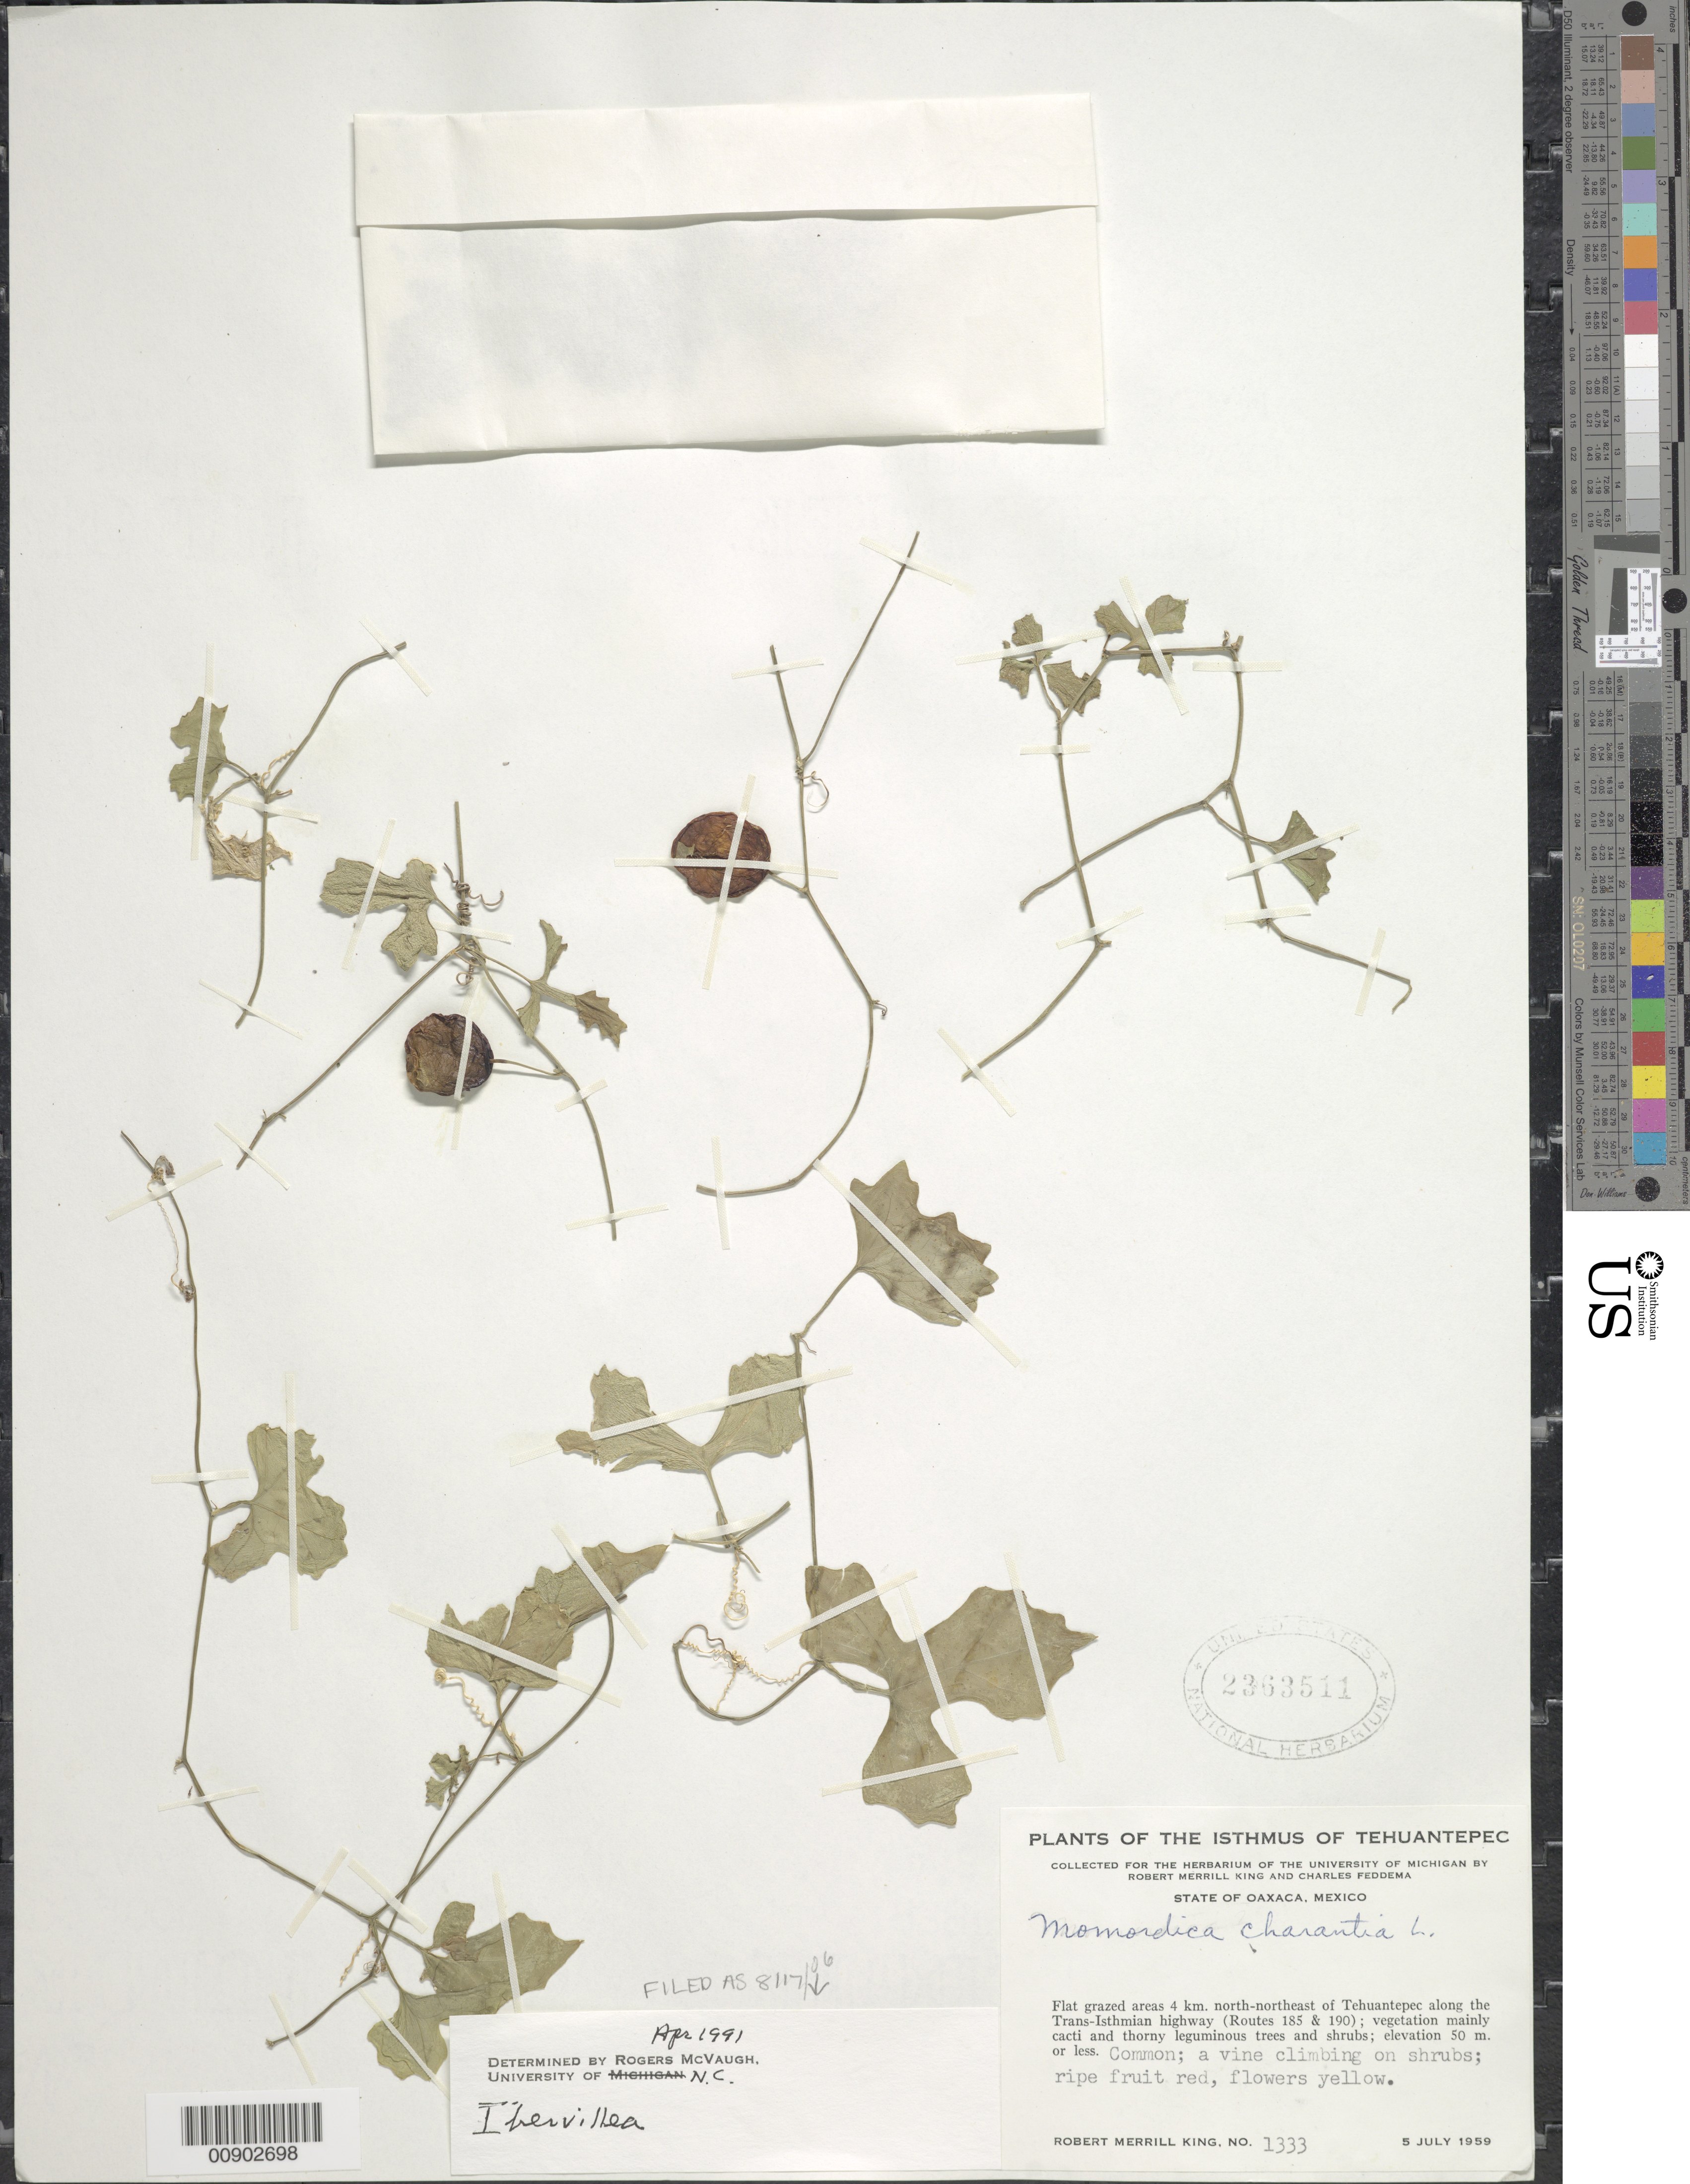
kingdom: Plantae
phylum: Tracheophyta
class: Magnoliopsida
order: Cucurbitales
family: Cucurbitaceae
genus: Ibervillea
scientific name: Ibervillea sp.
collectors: R. M. King & C. Feddema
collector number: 1333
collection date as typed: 05 Jul 1959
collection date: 1959-07-05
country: Mexico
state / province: Oaxaca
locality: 4 km. north-northeast of Tehuantepec along the Trans-Isthmian highway (Routes 185 & 190). Oaxaca.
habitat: Flat grazzed areas; veg. mainly cacti & thorny leguminous trees & shrubs. Climbing on shrubs.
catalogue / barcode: US 2363511